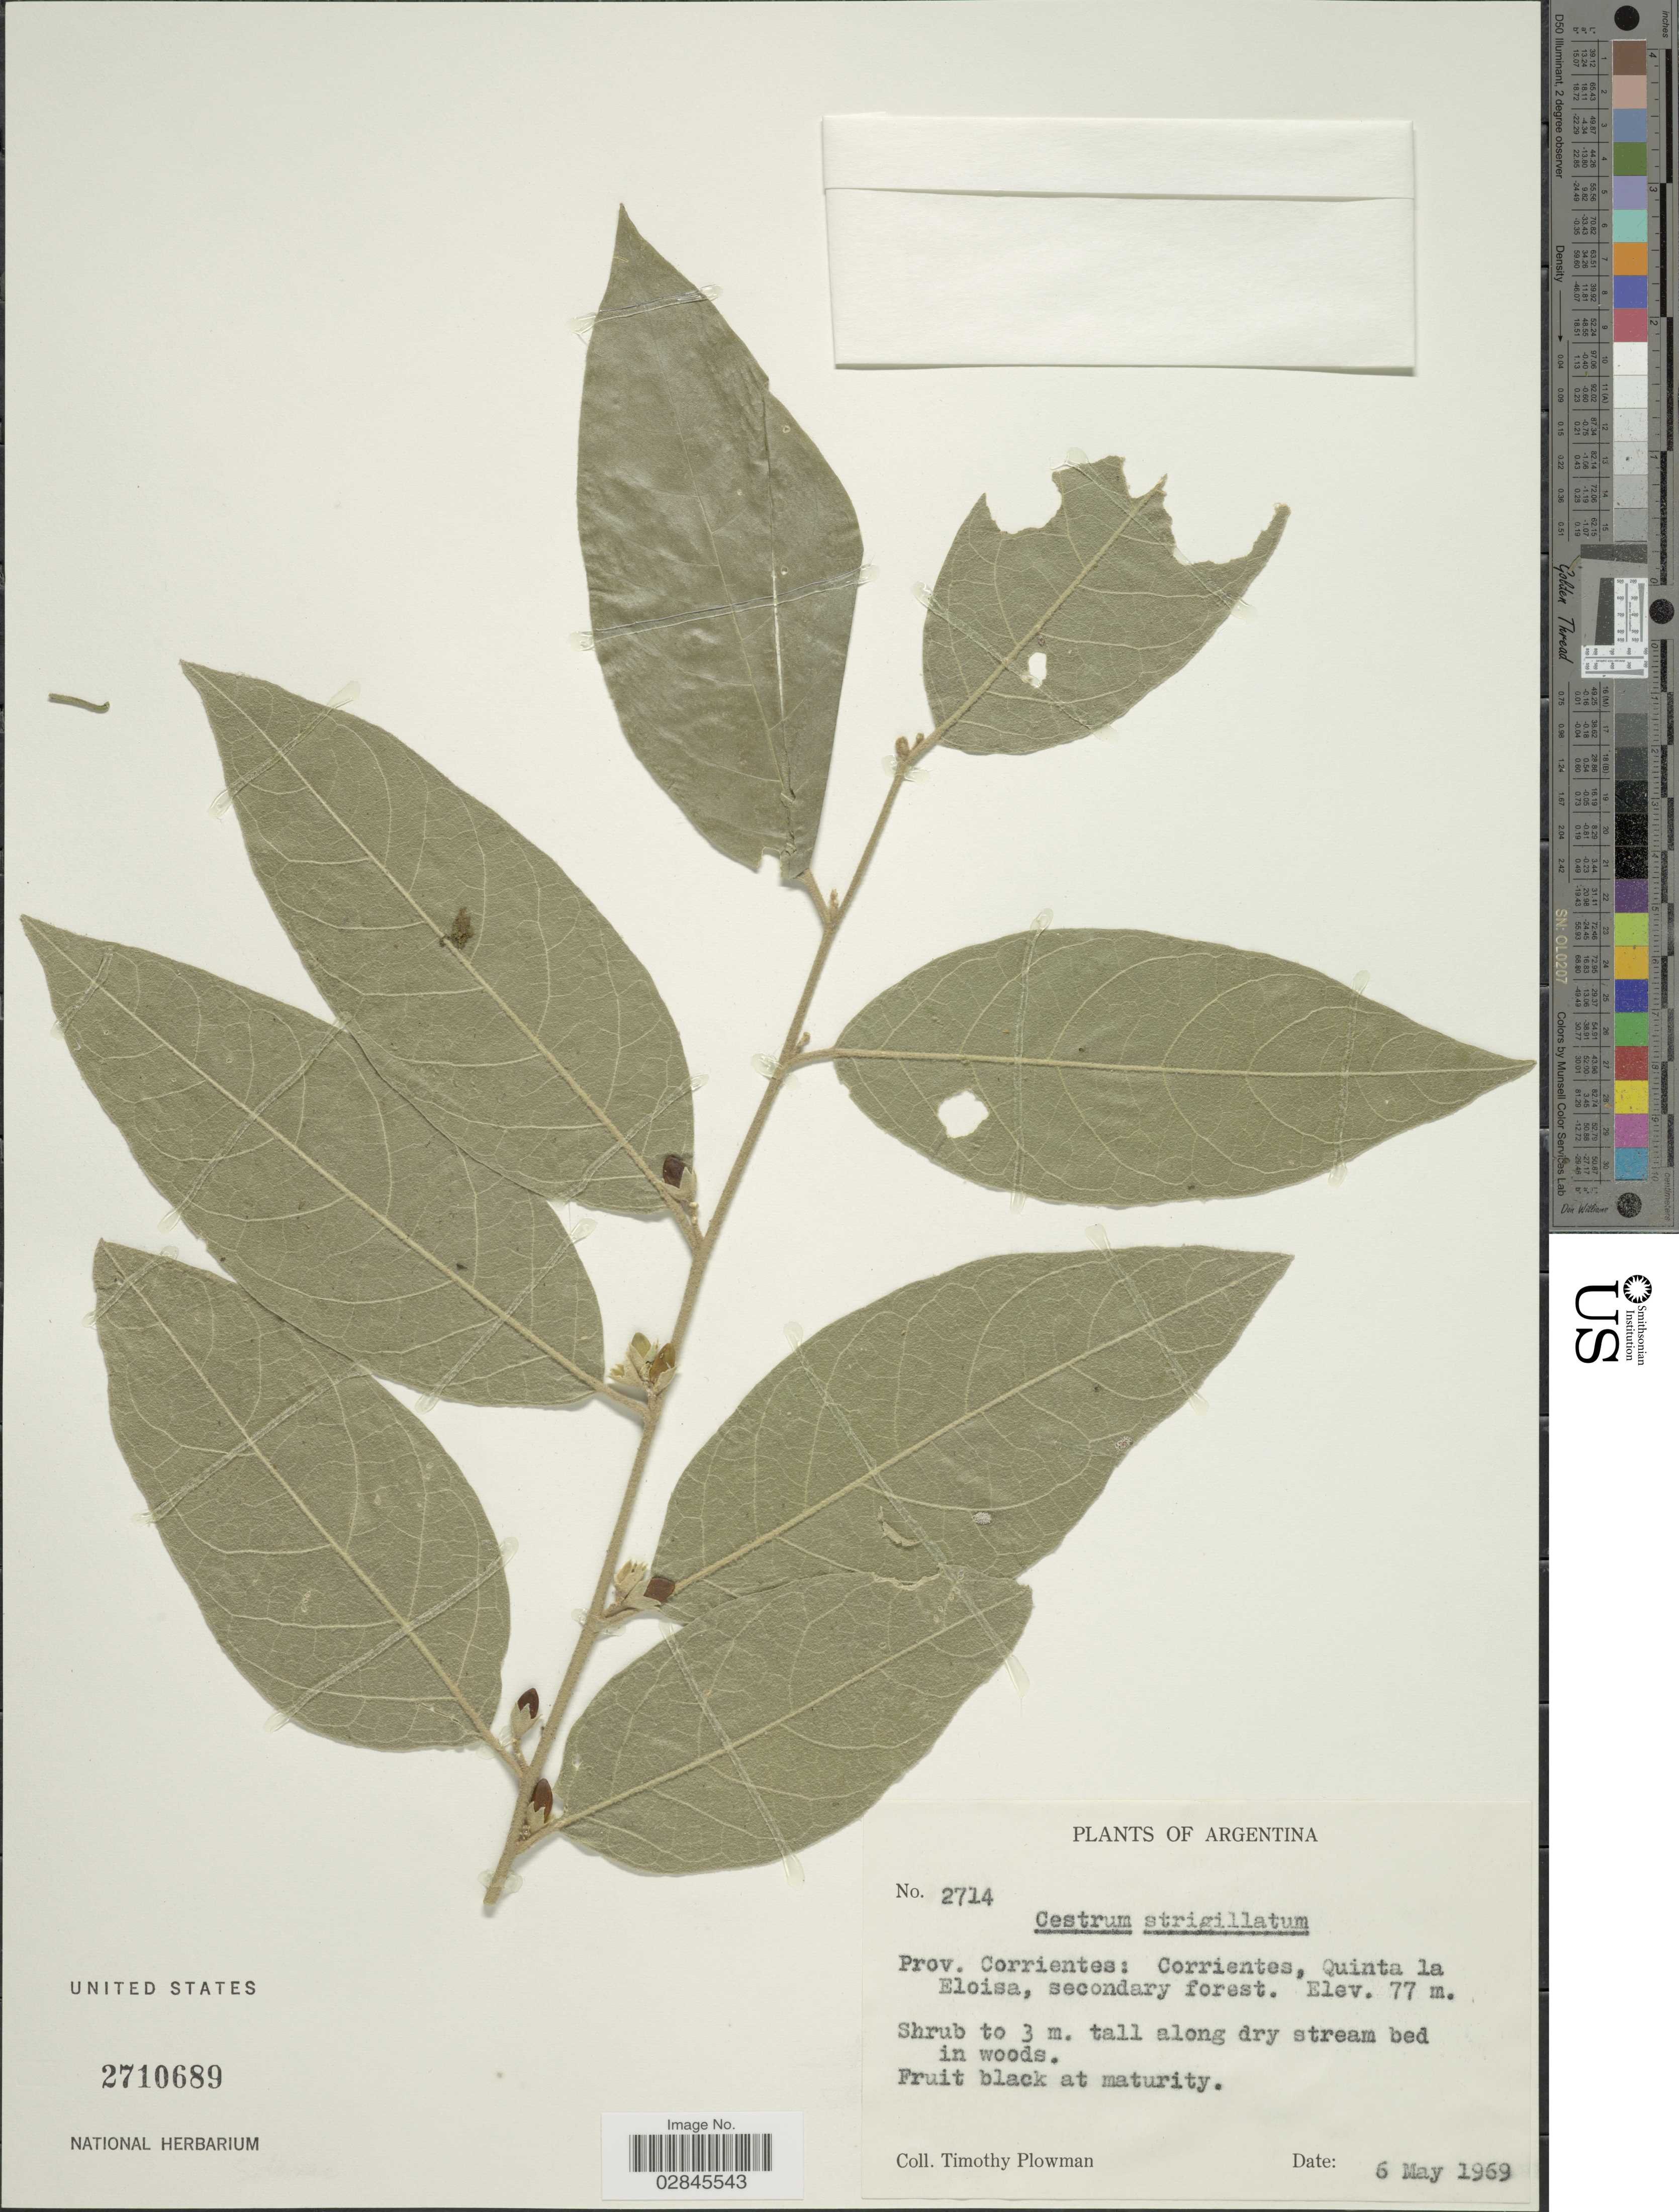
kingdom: Plantae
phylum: Tracheophyta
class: Magnoliopsida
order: Solanales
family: Solanaceae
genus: Cestrum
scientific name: Cestrum strigilatum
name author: Ruiz & Pav.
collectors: T. Plowman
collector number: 2714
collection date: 1969-05-06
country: Argentina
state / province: Corrientes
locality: Corrientes, Quinta la Eloisa.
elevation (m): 77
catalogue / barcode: US 2710689